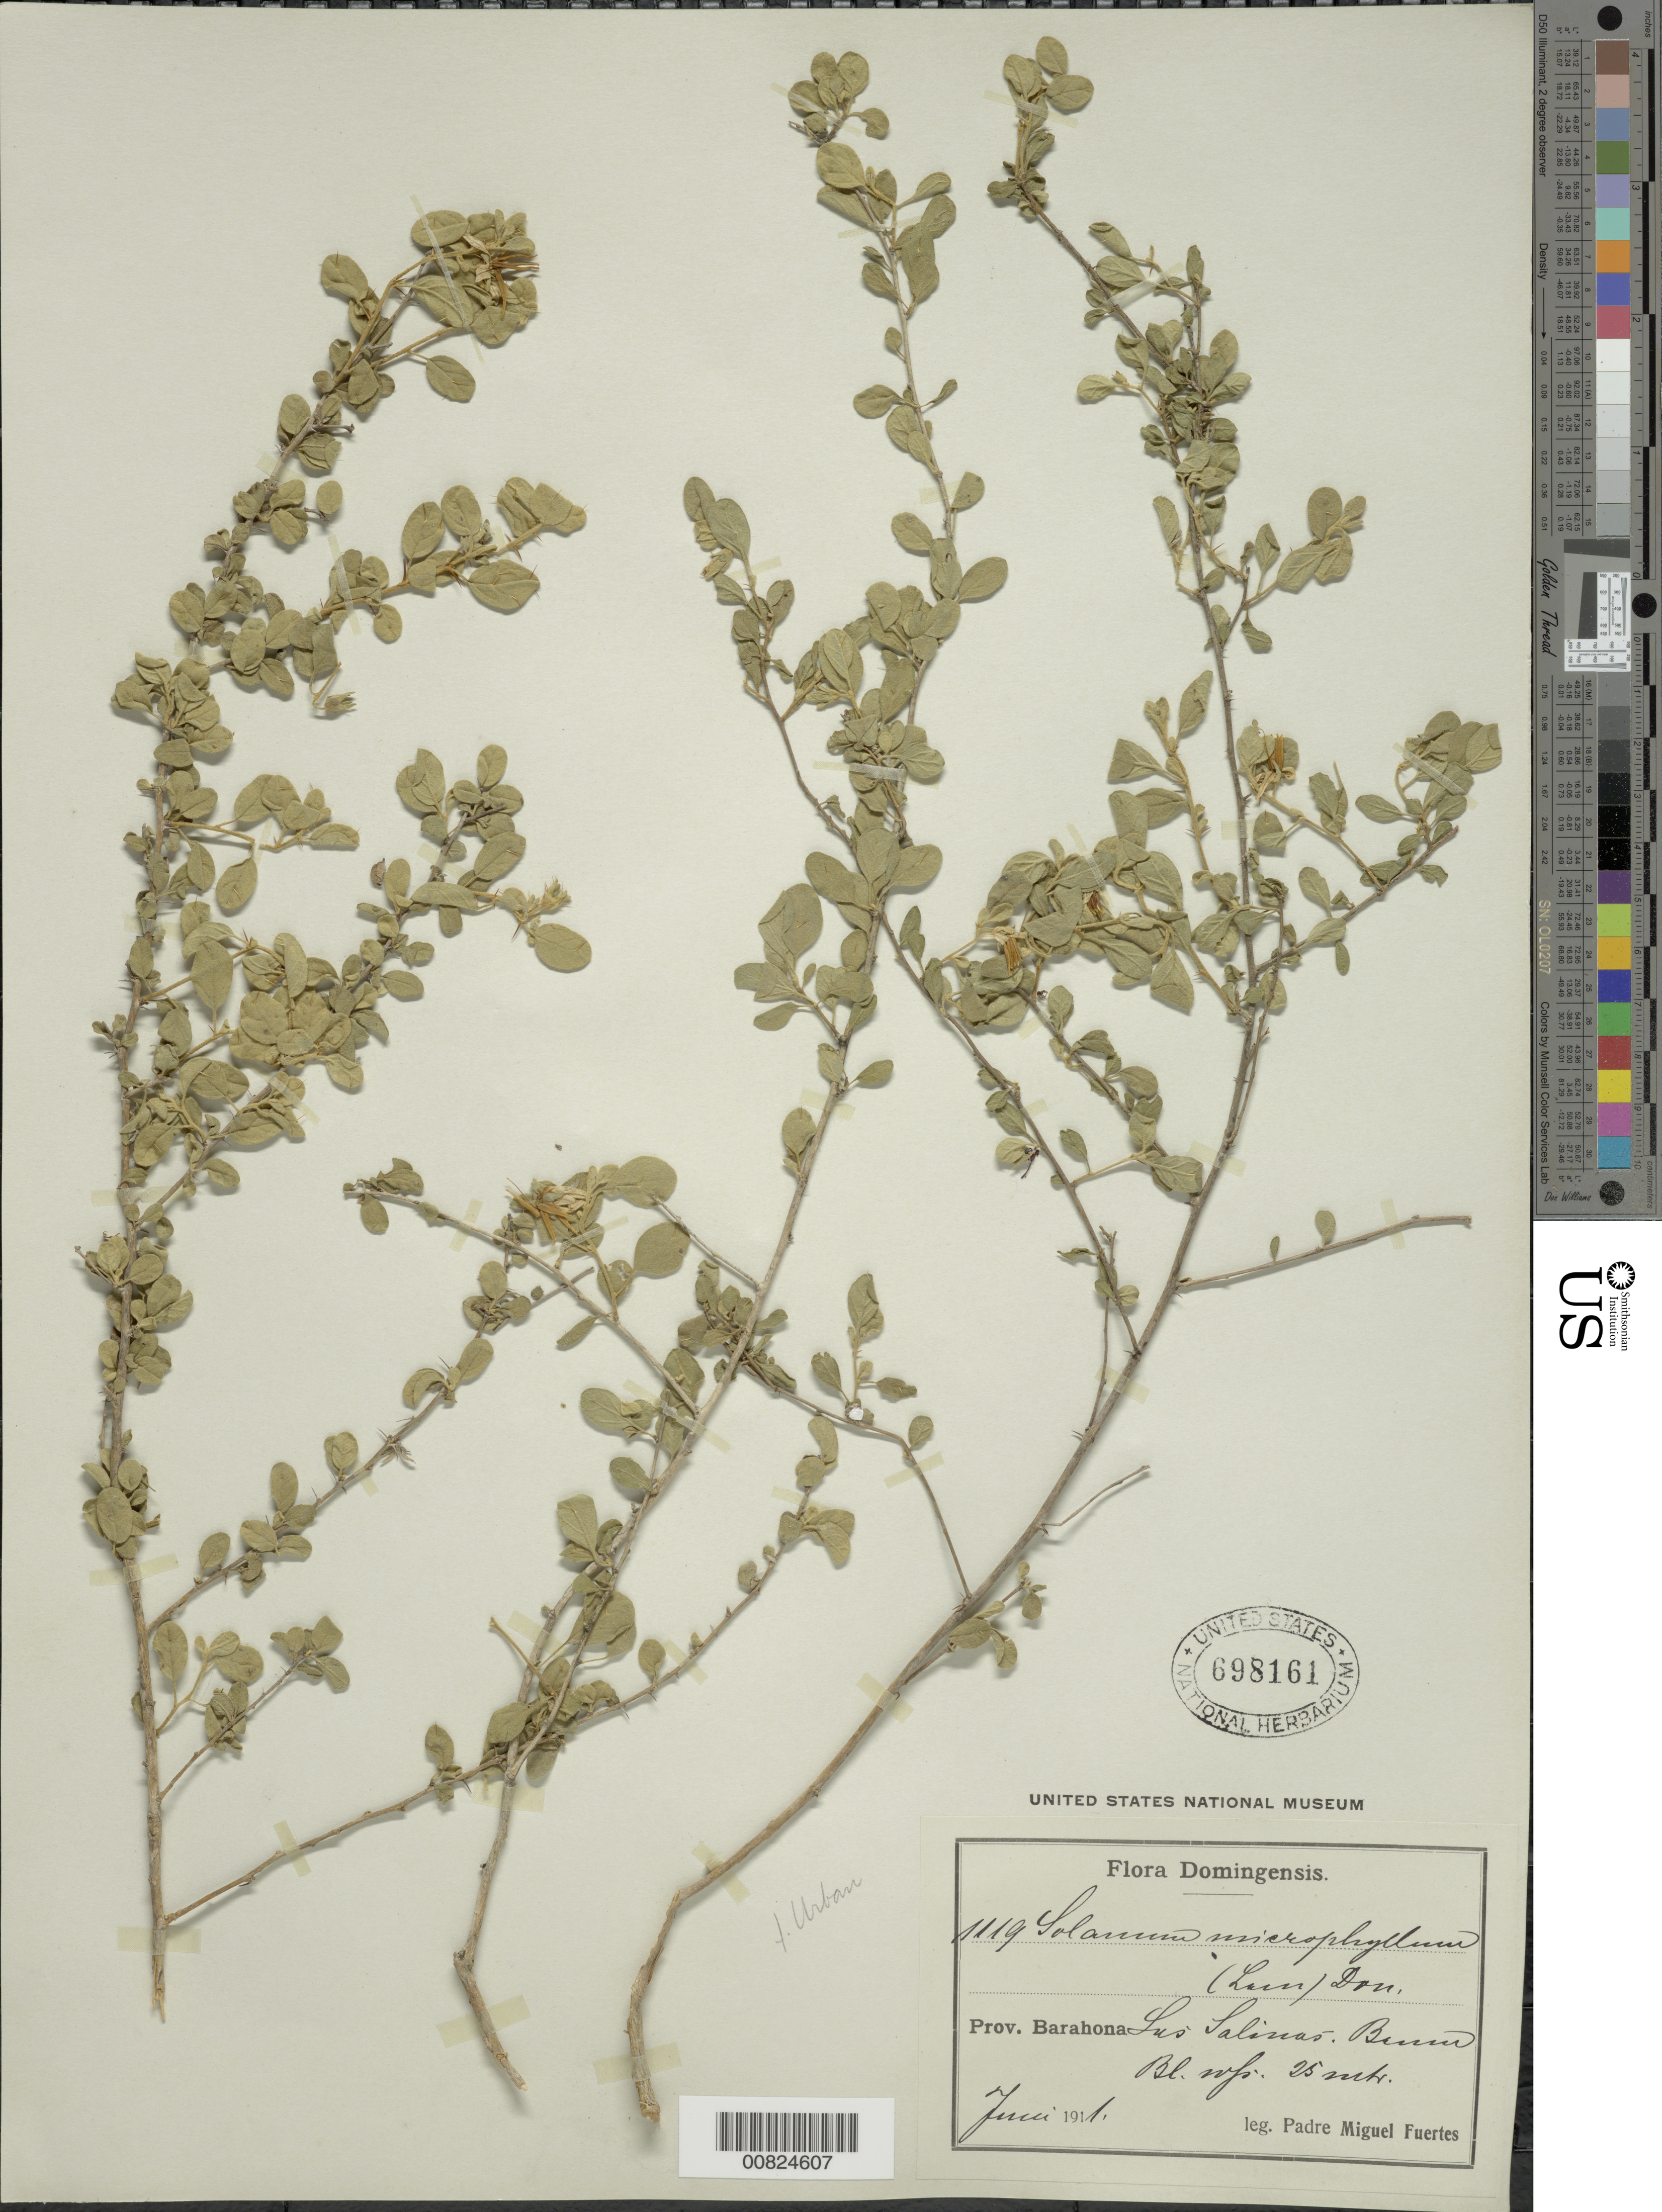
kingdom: Plantae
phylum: Tracheophyta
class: Magnoliopsida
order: Solanales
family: Solanaceae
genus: Solanum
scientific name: Solanum microphyllum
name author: Hawkes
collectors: M. D. Fuertes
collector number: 1119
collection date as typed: Jun 1911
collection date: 1911-06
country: Dominican Republic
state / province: Barahona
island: Hispaniola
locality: Las Salinas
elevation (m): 25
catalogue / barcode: US 698161